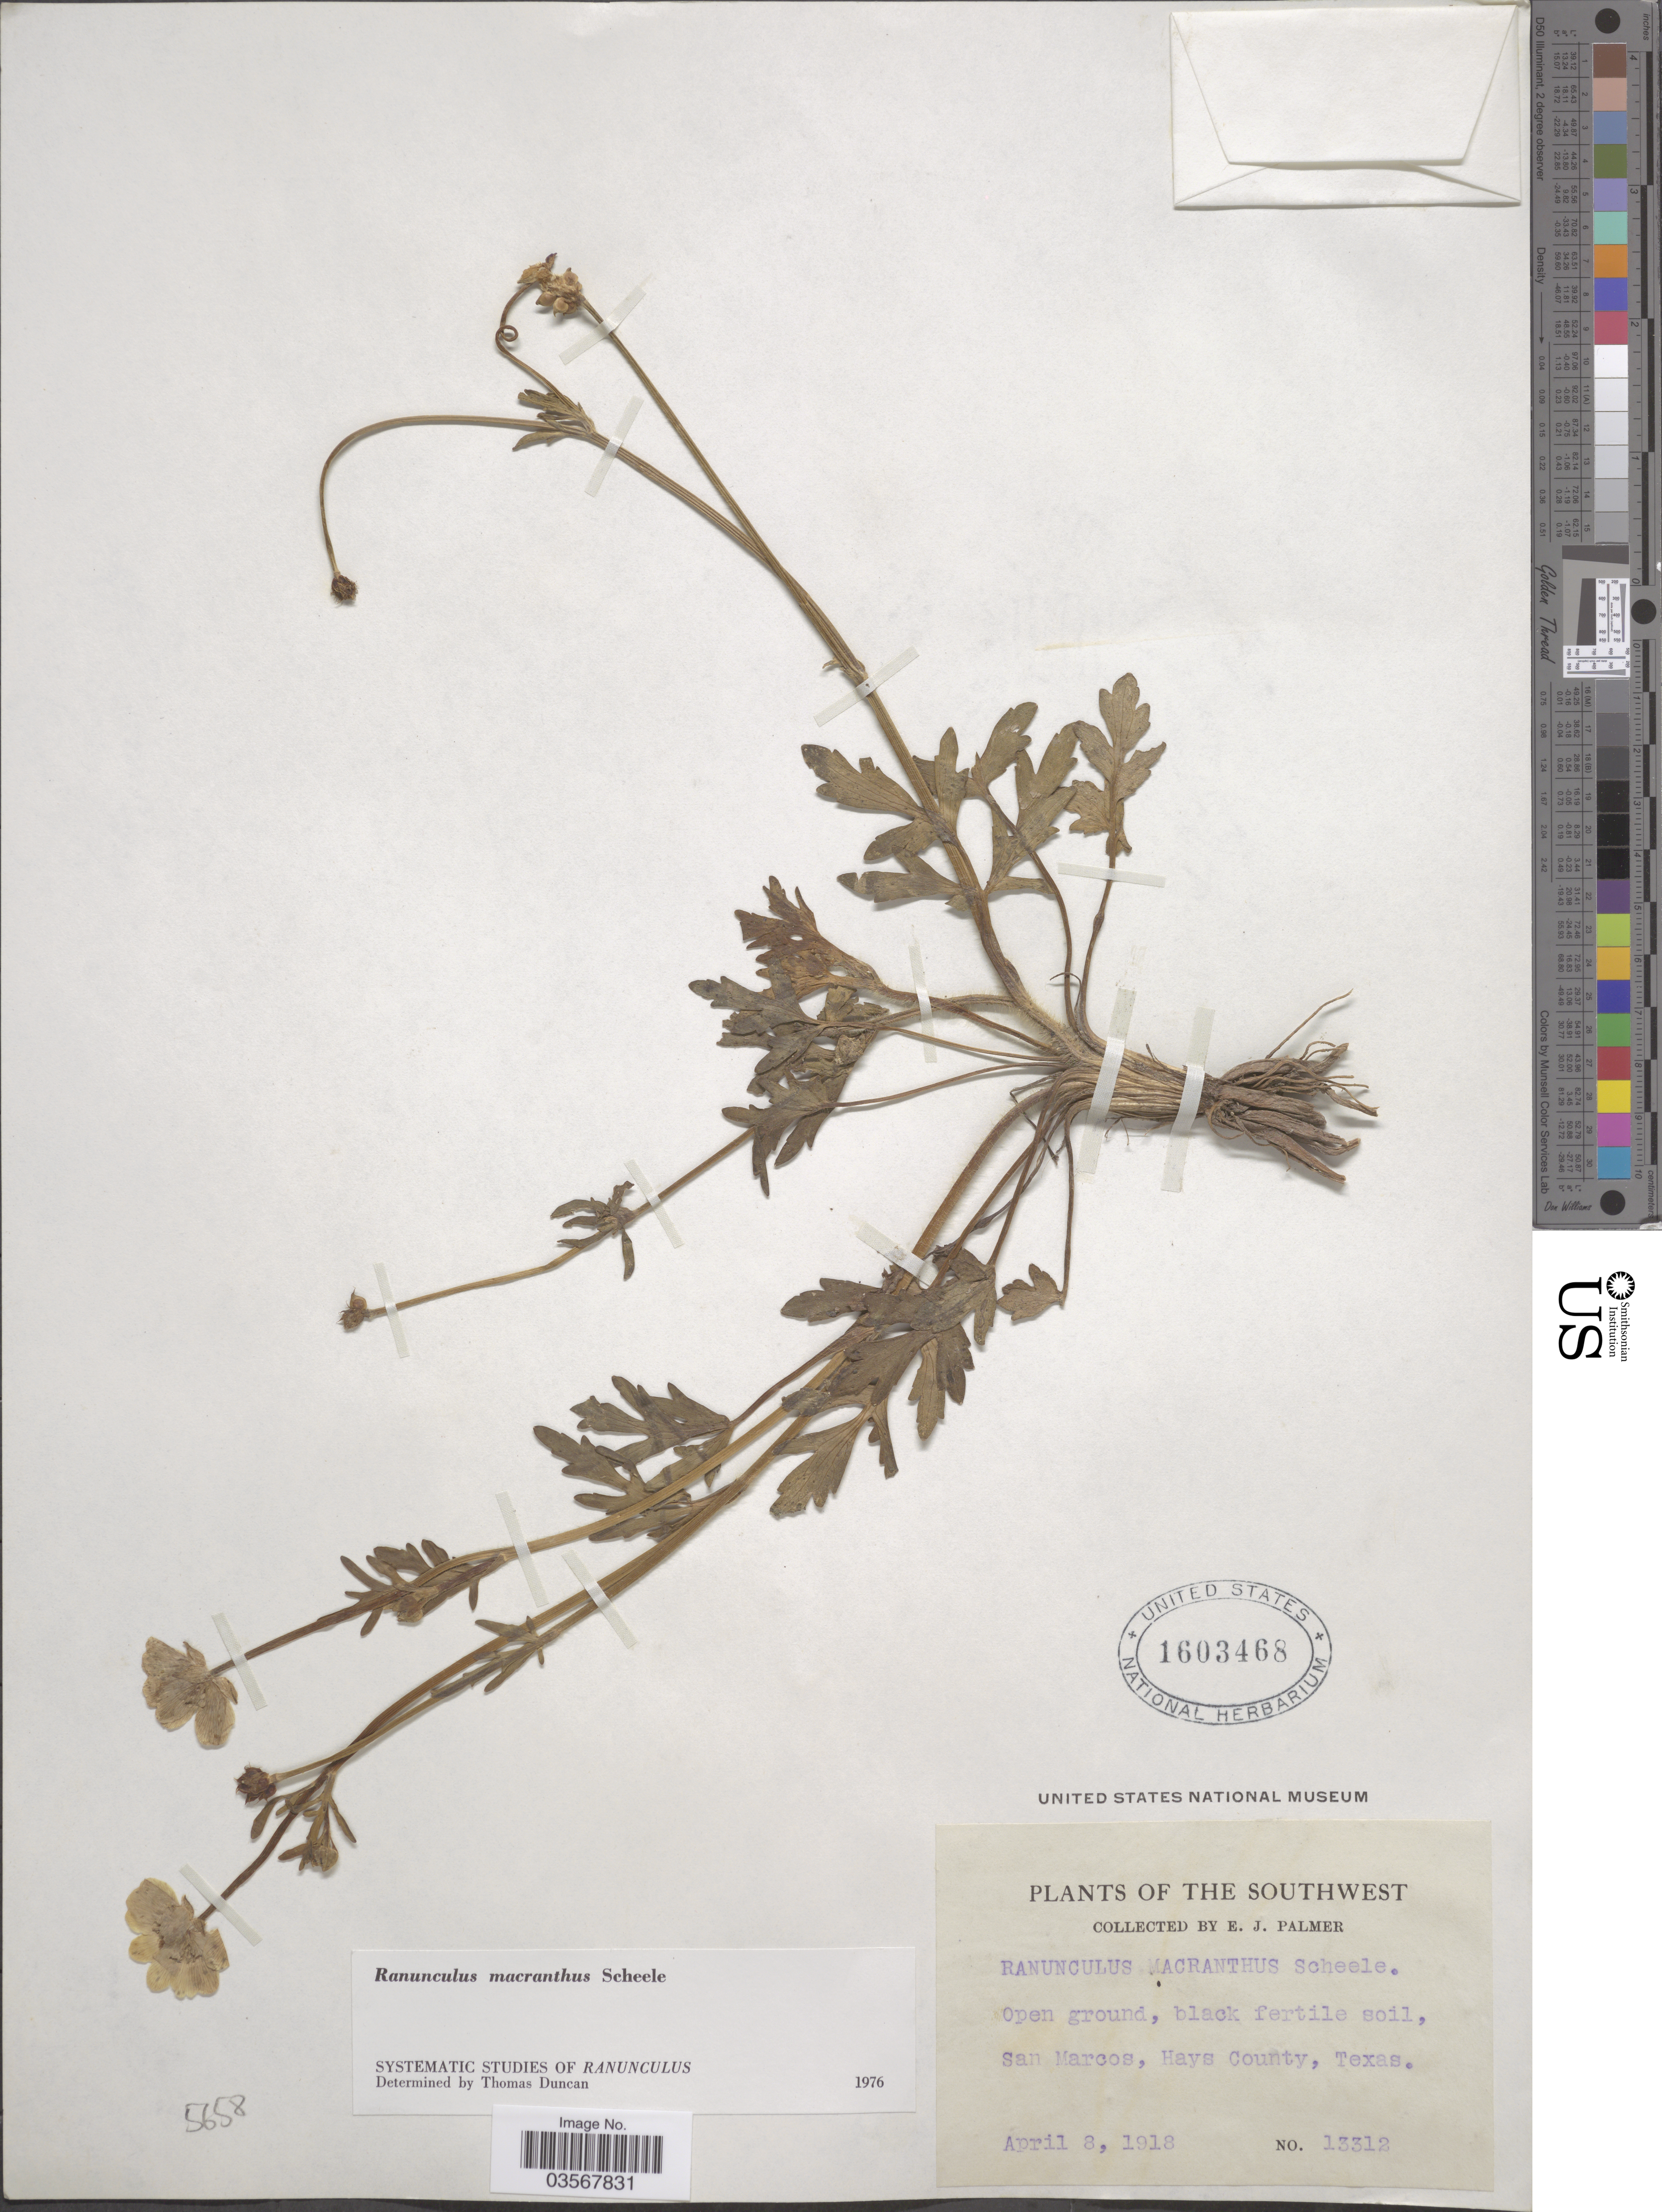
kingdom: Plantae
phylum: Tracheophyta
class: Magnoliopsida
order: Ranunculales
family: Ranunculaceae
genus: Ranunculus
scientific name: Ranunculus macranthus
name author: Scheele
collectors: E. J. Palmer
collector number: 13312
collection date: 1918-04-08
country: United States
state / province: Texas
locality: Southwest. San Marcos, Hays County.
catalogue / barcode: US 1603468